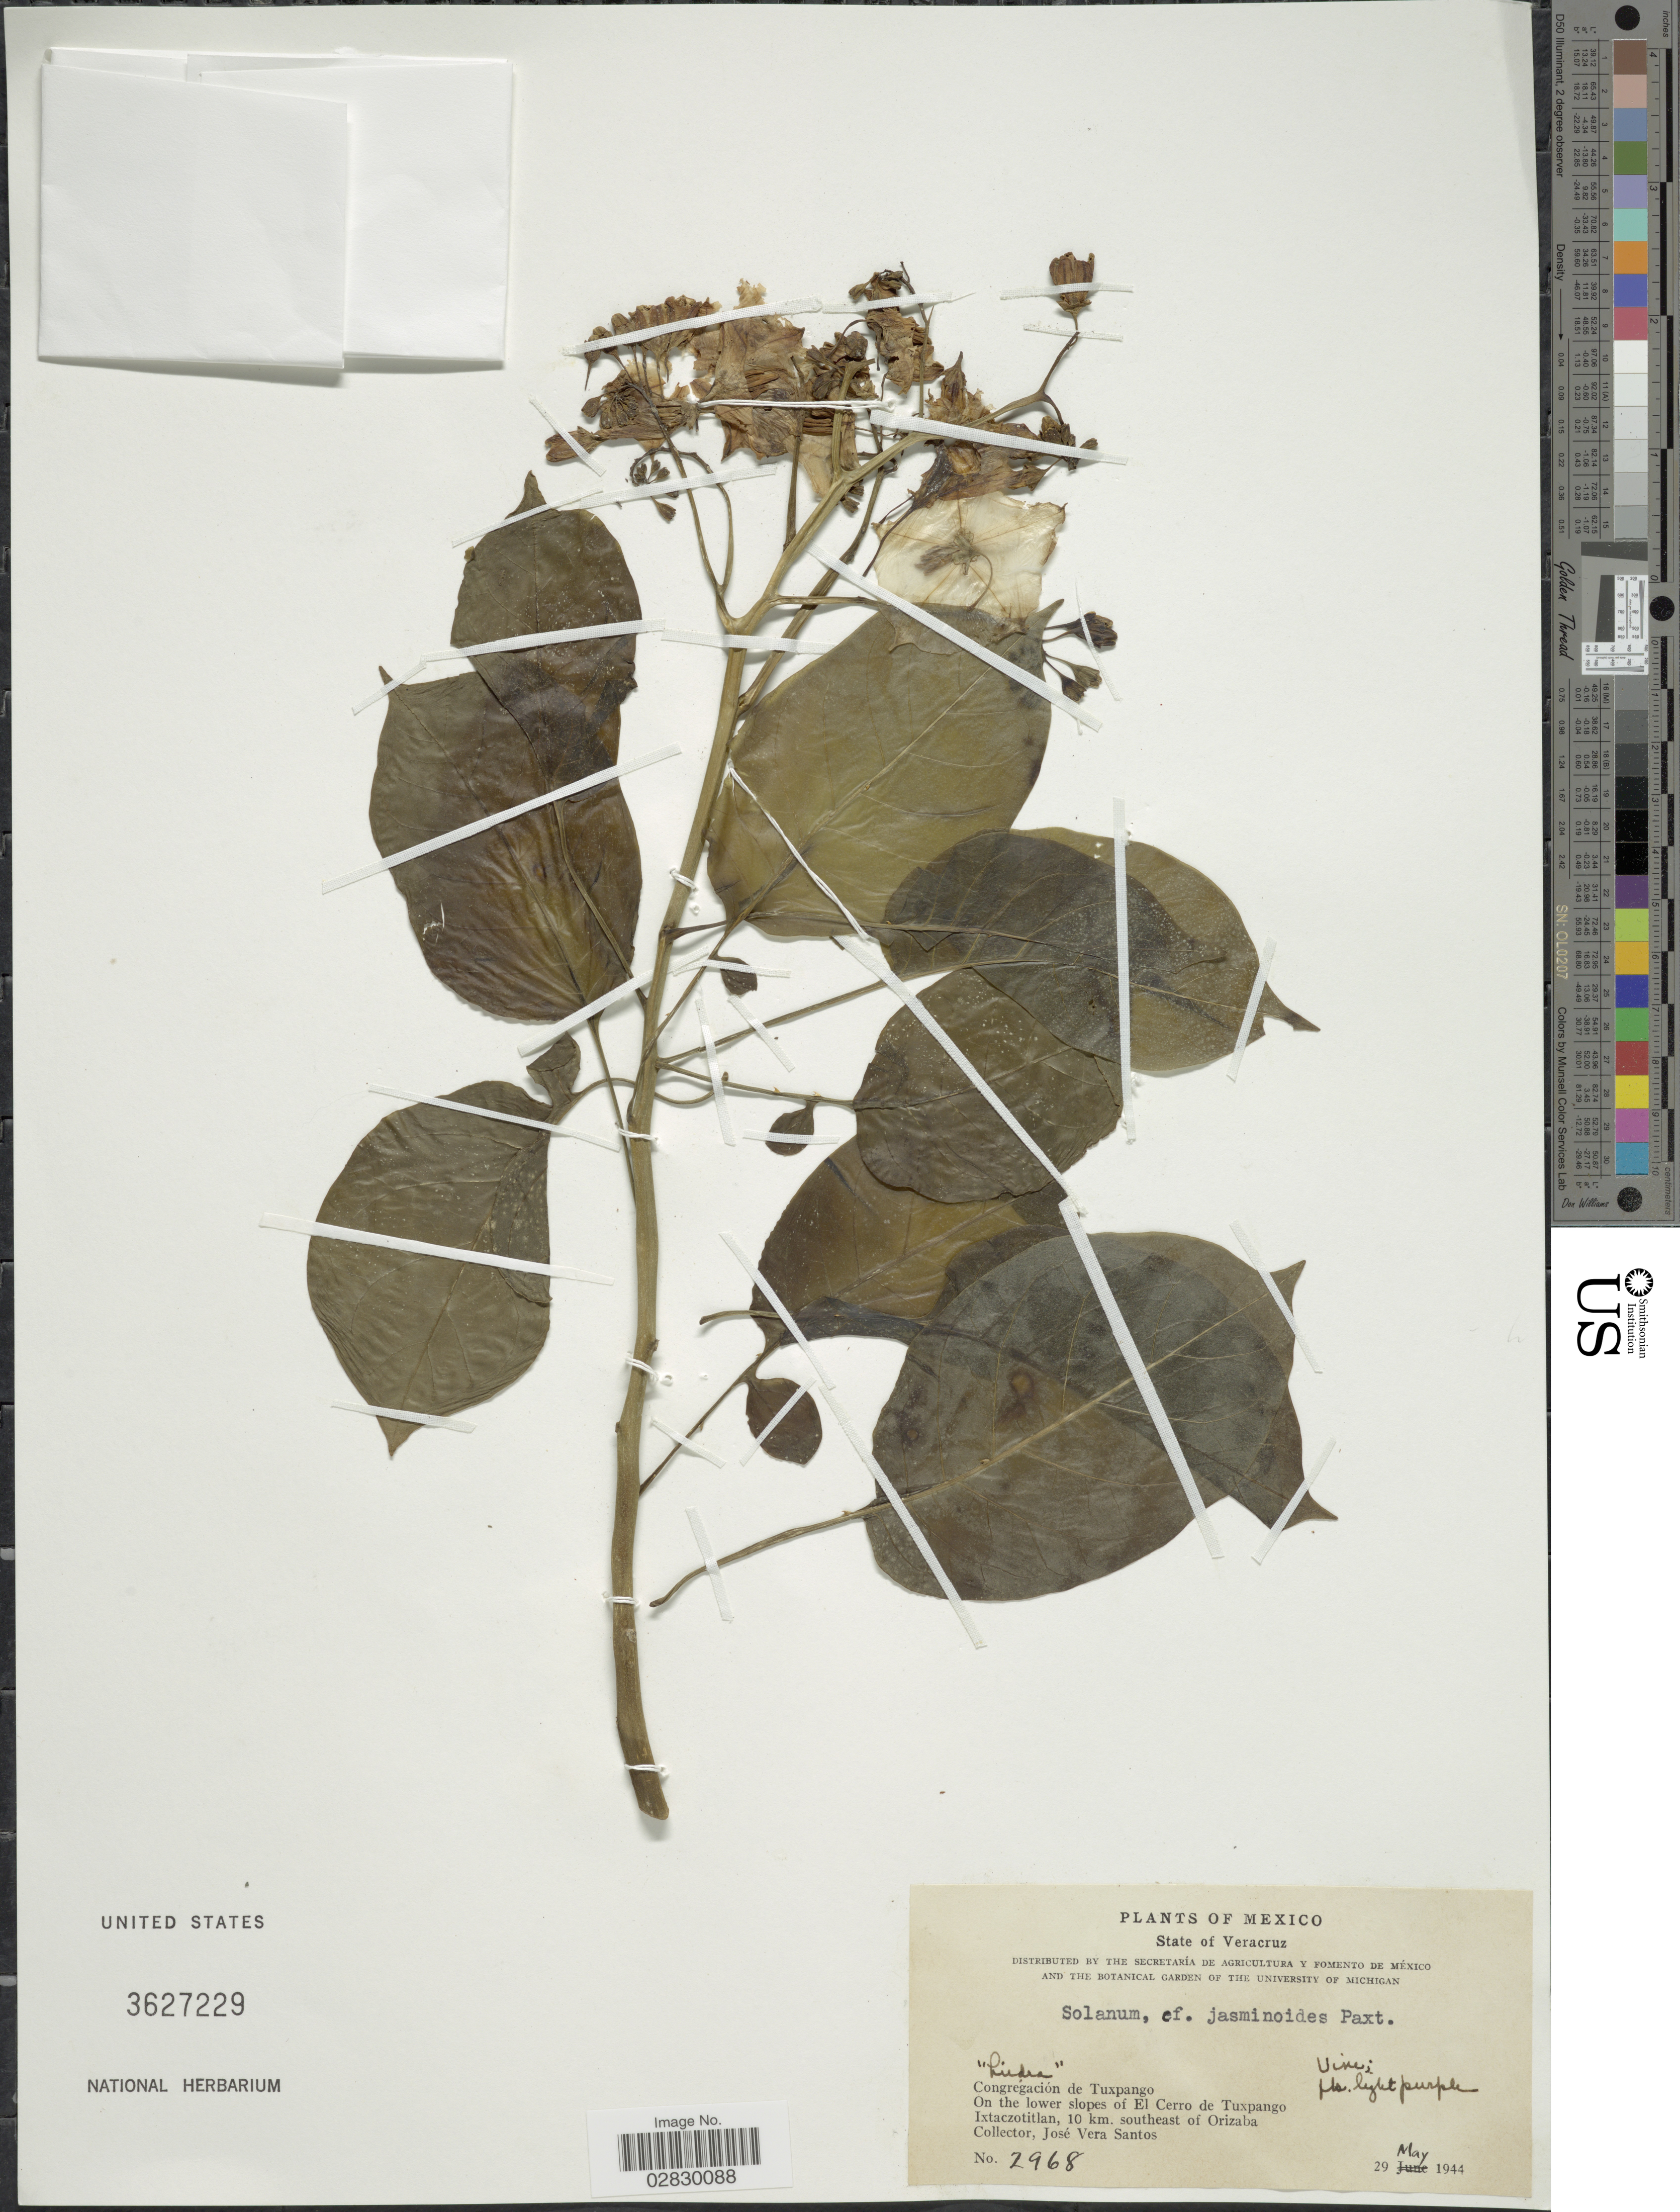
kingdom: Plantae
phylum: Tracheophyta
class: Magnoliopsida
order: Solanales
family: Solanaceae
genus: Solanum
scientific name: Solanum jasminoides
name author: Paxton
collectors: J. Vera Santos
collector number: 2968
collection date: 1944-05-29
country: Mexico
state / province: Veracruz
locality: State of Veracruz, Congregación de Tuxpango, On the lower slopes of El Cerro de Tuxpango, Ixtaczotitlan, 10 km. southeast of Orizaba.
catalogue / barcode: US 3627229